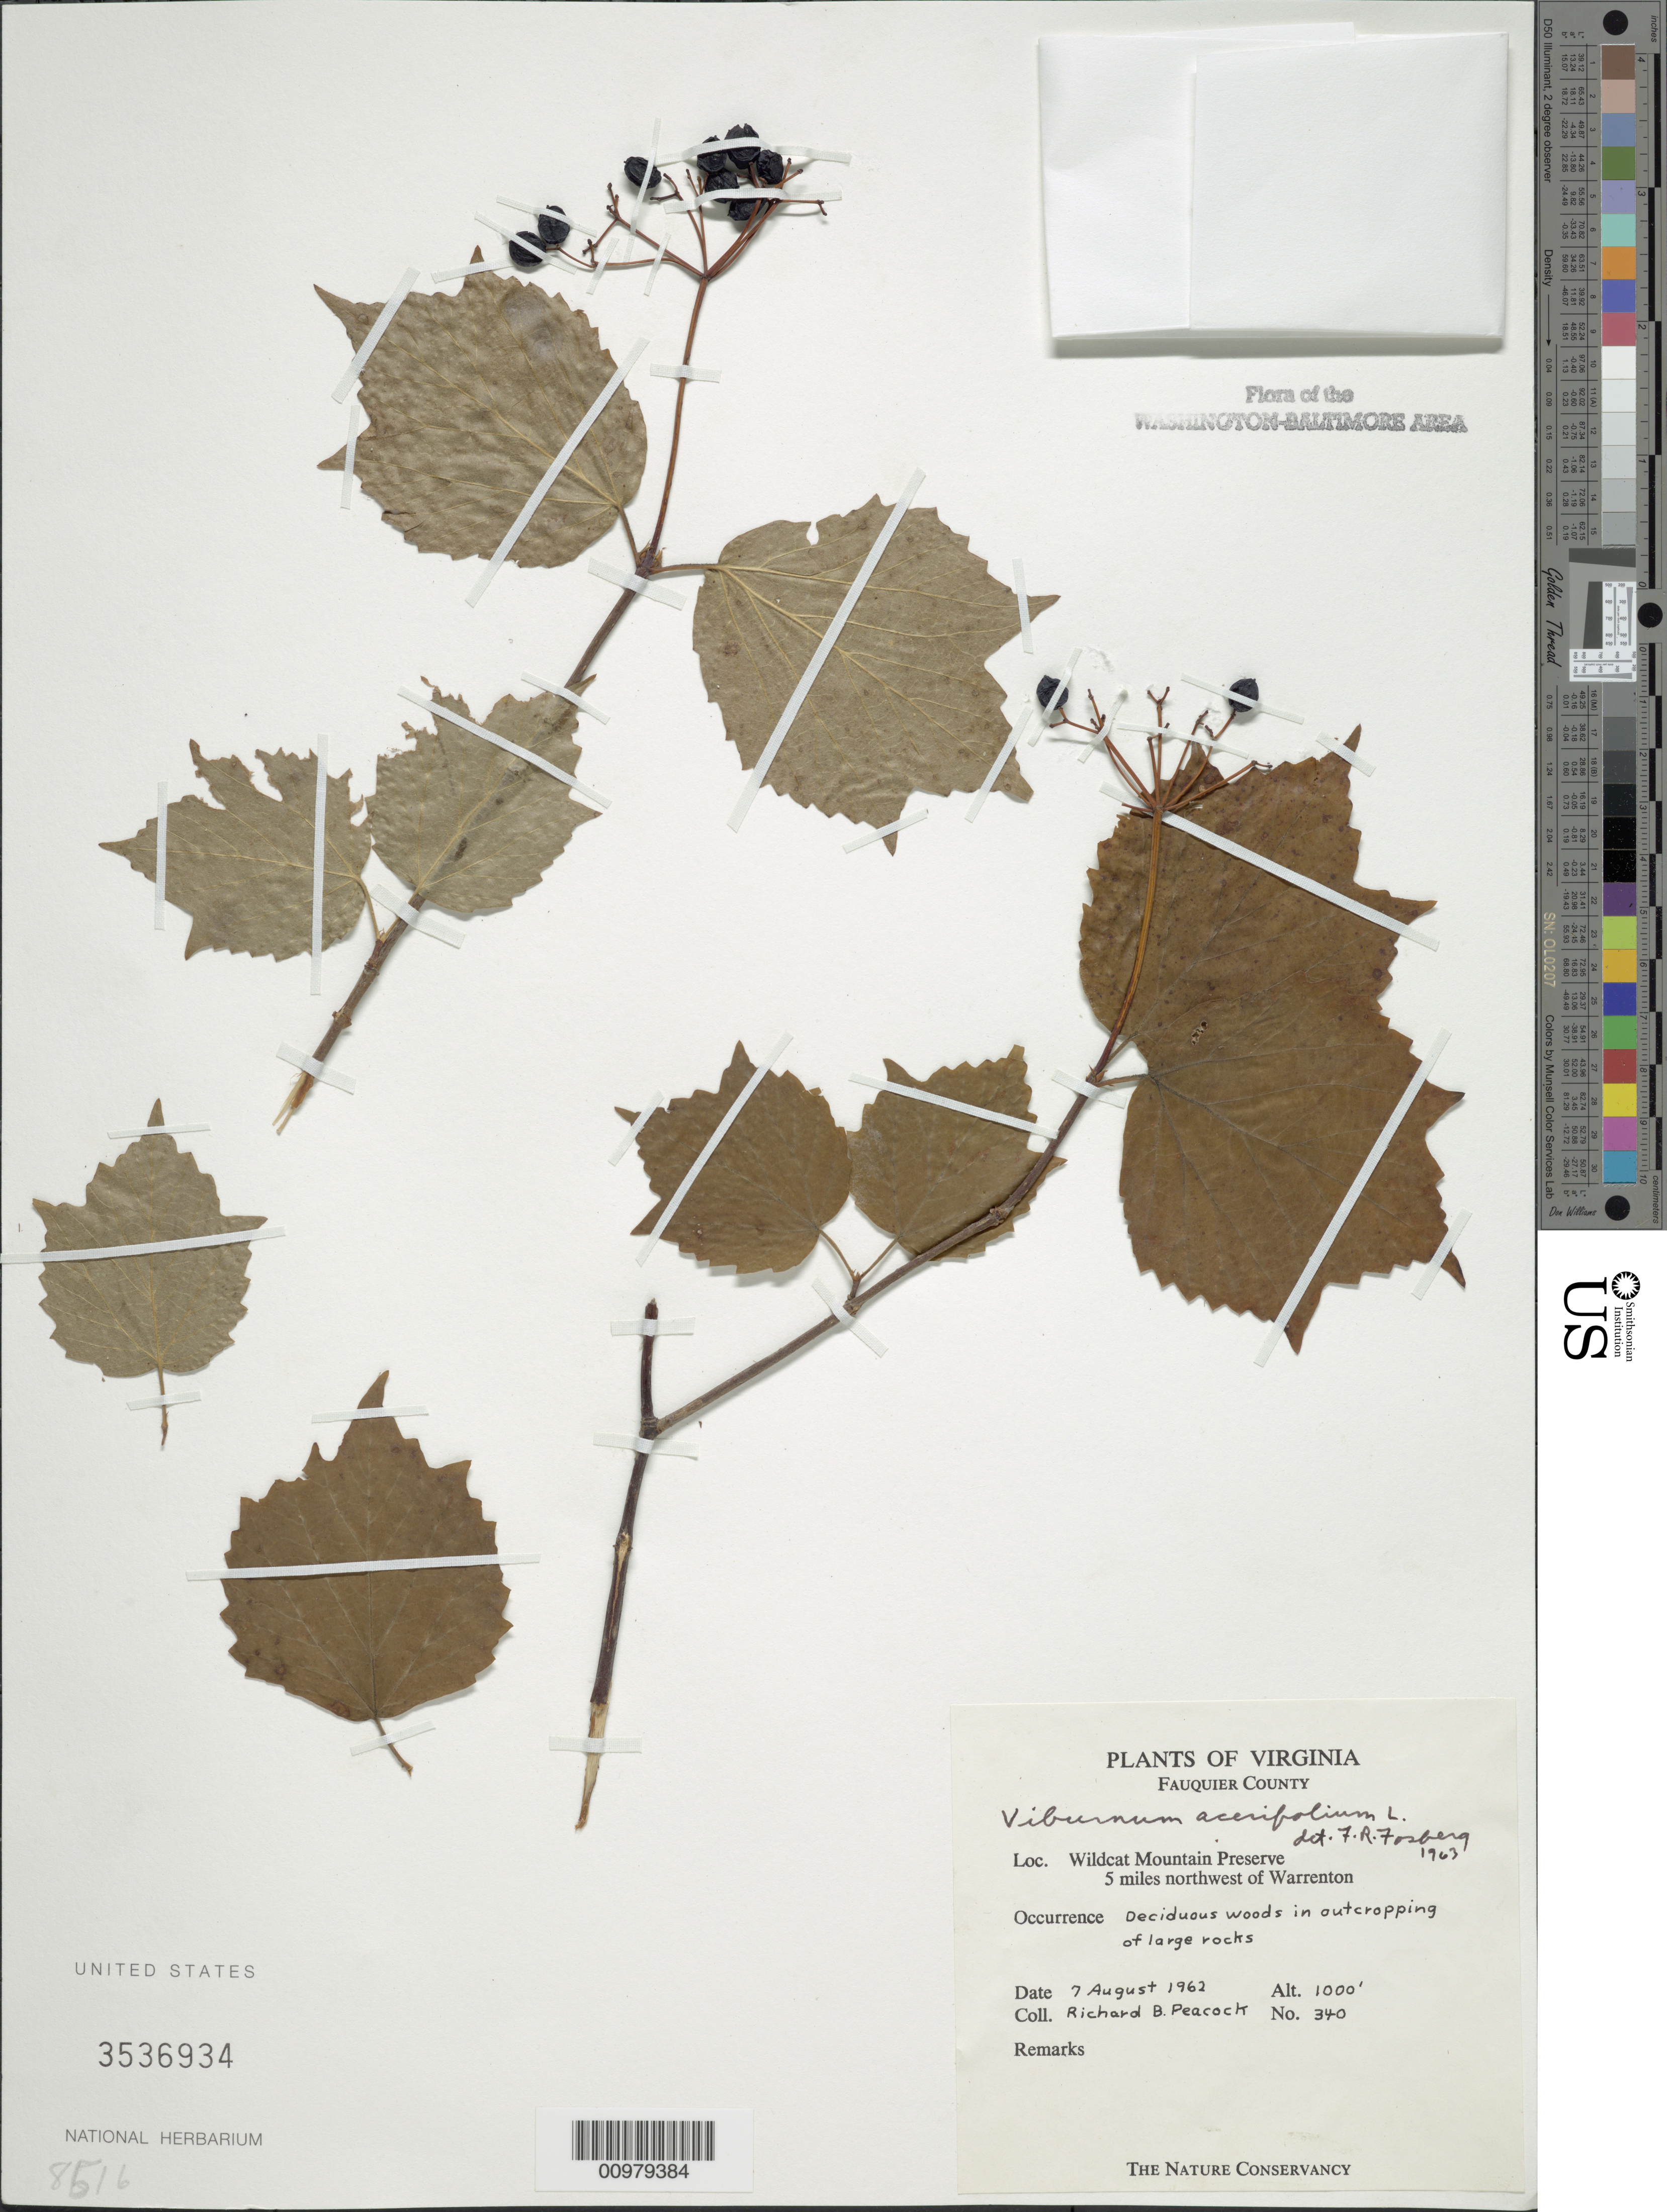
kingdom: Plantae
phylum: Tracheophyta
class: Magnoliopsida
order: Dipsacales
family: Viburnaceae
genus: Viburnum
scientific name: Viburnum acerifolium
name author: L.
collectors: R. Peacock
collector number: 340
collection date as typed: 07 Aug 1962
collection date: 1962-08-07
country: United States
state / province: Virginia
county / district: Fauquier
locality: Wildcat mountain Preserve, 5 miles northwest of Warrenton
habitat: deciduous woods in outcropping of large rocks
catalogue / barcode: US 3536934